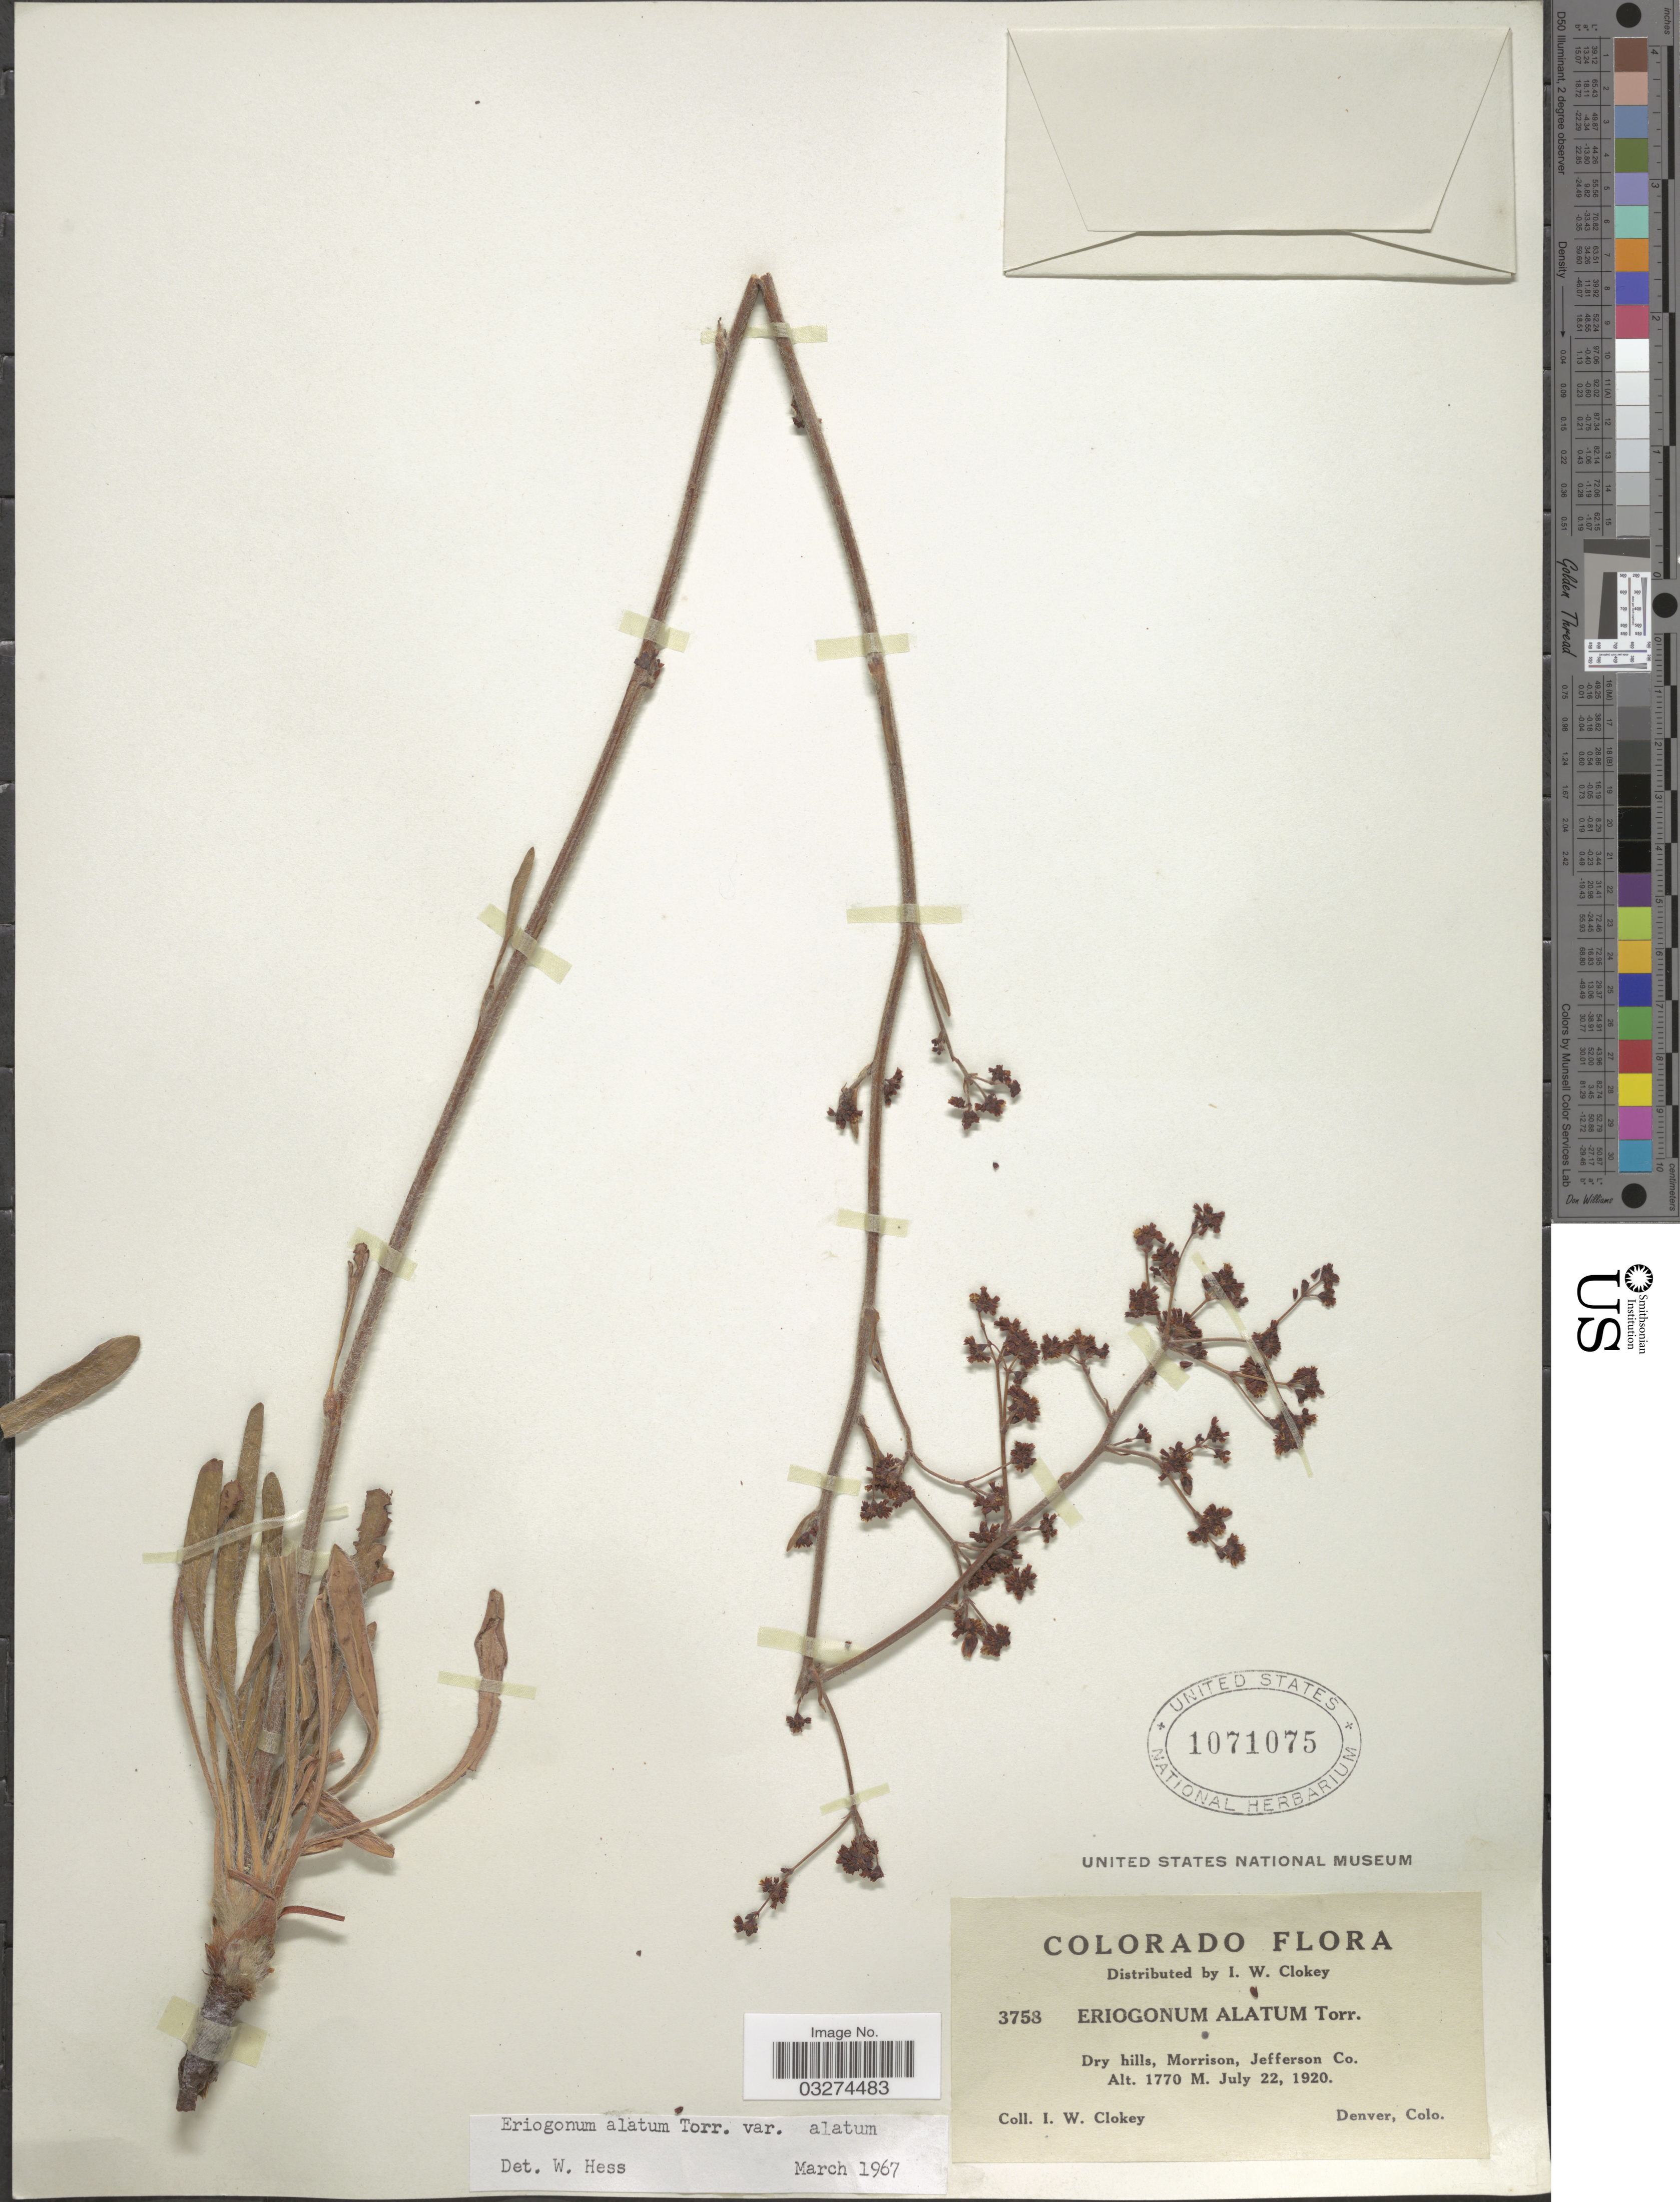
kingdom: Plantae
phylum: Tracheophyta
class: Magnoliopsida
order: Caryophyllales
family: Polygonaceae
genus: Eriogonum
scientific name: Eriogonum alatum var. alatum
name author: Torr.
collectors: I. W. Clokey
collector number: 3758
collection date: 1920-07-22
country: United States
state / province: Colorado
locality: Morrison, Jefferson Co.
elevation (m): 1770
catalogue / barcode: US 1071075